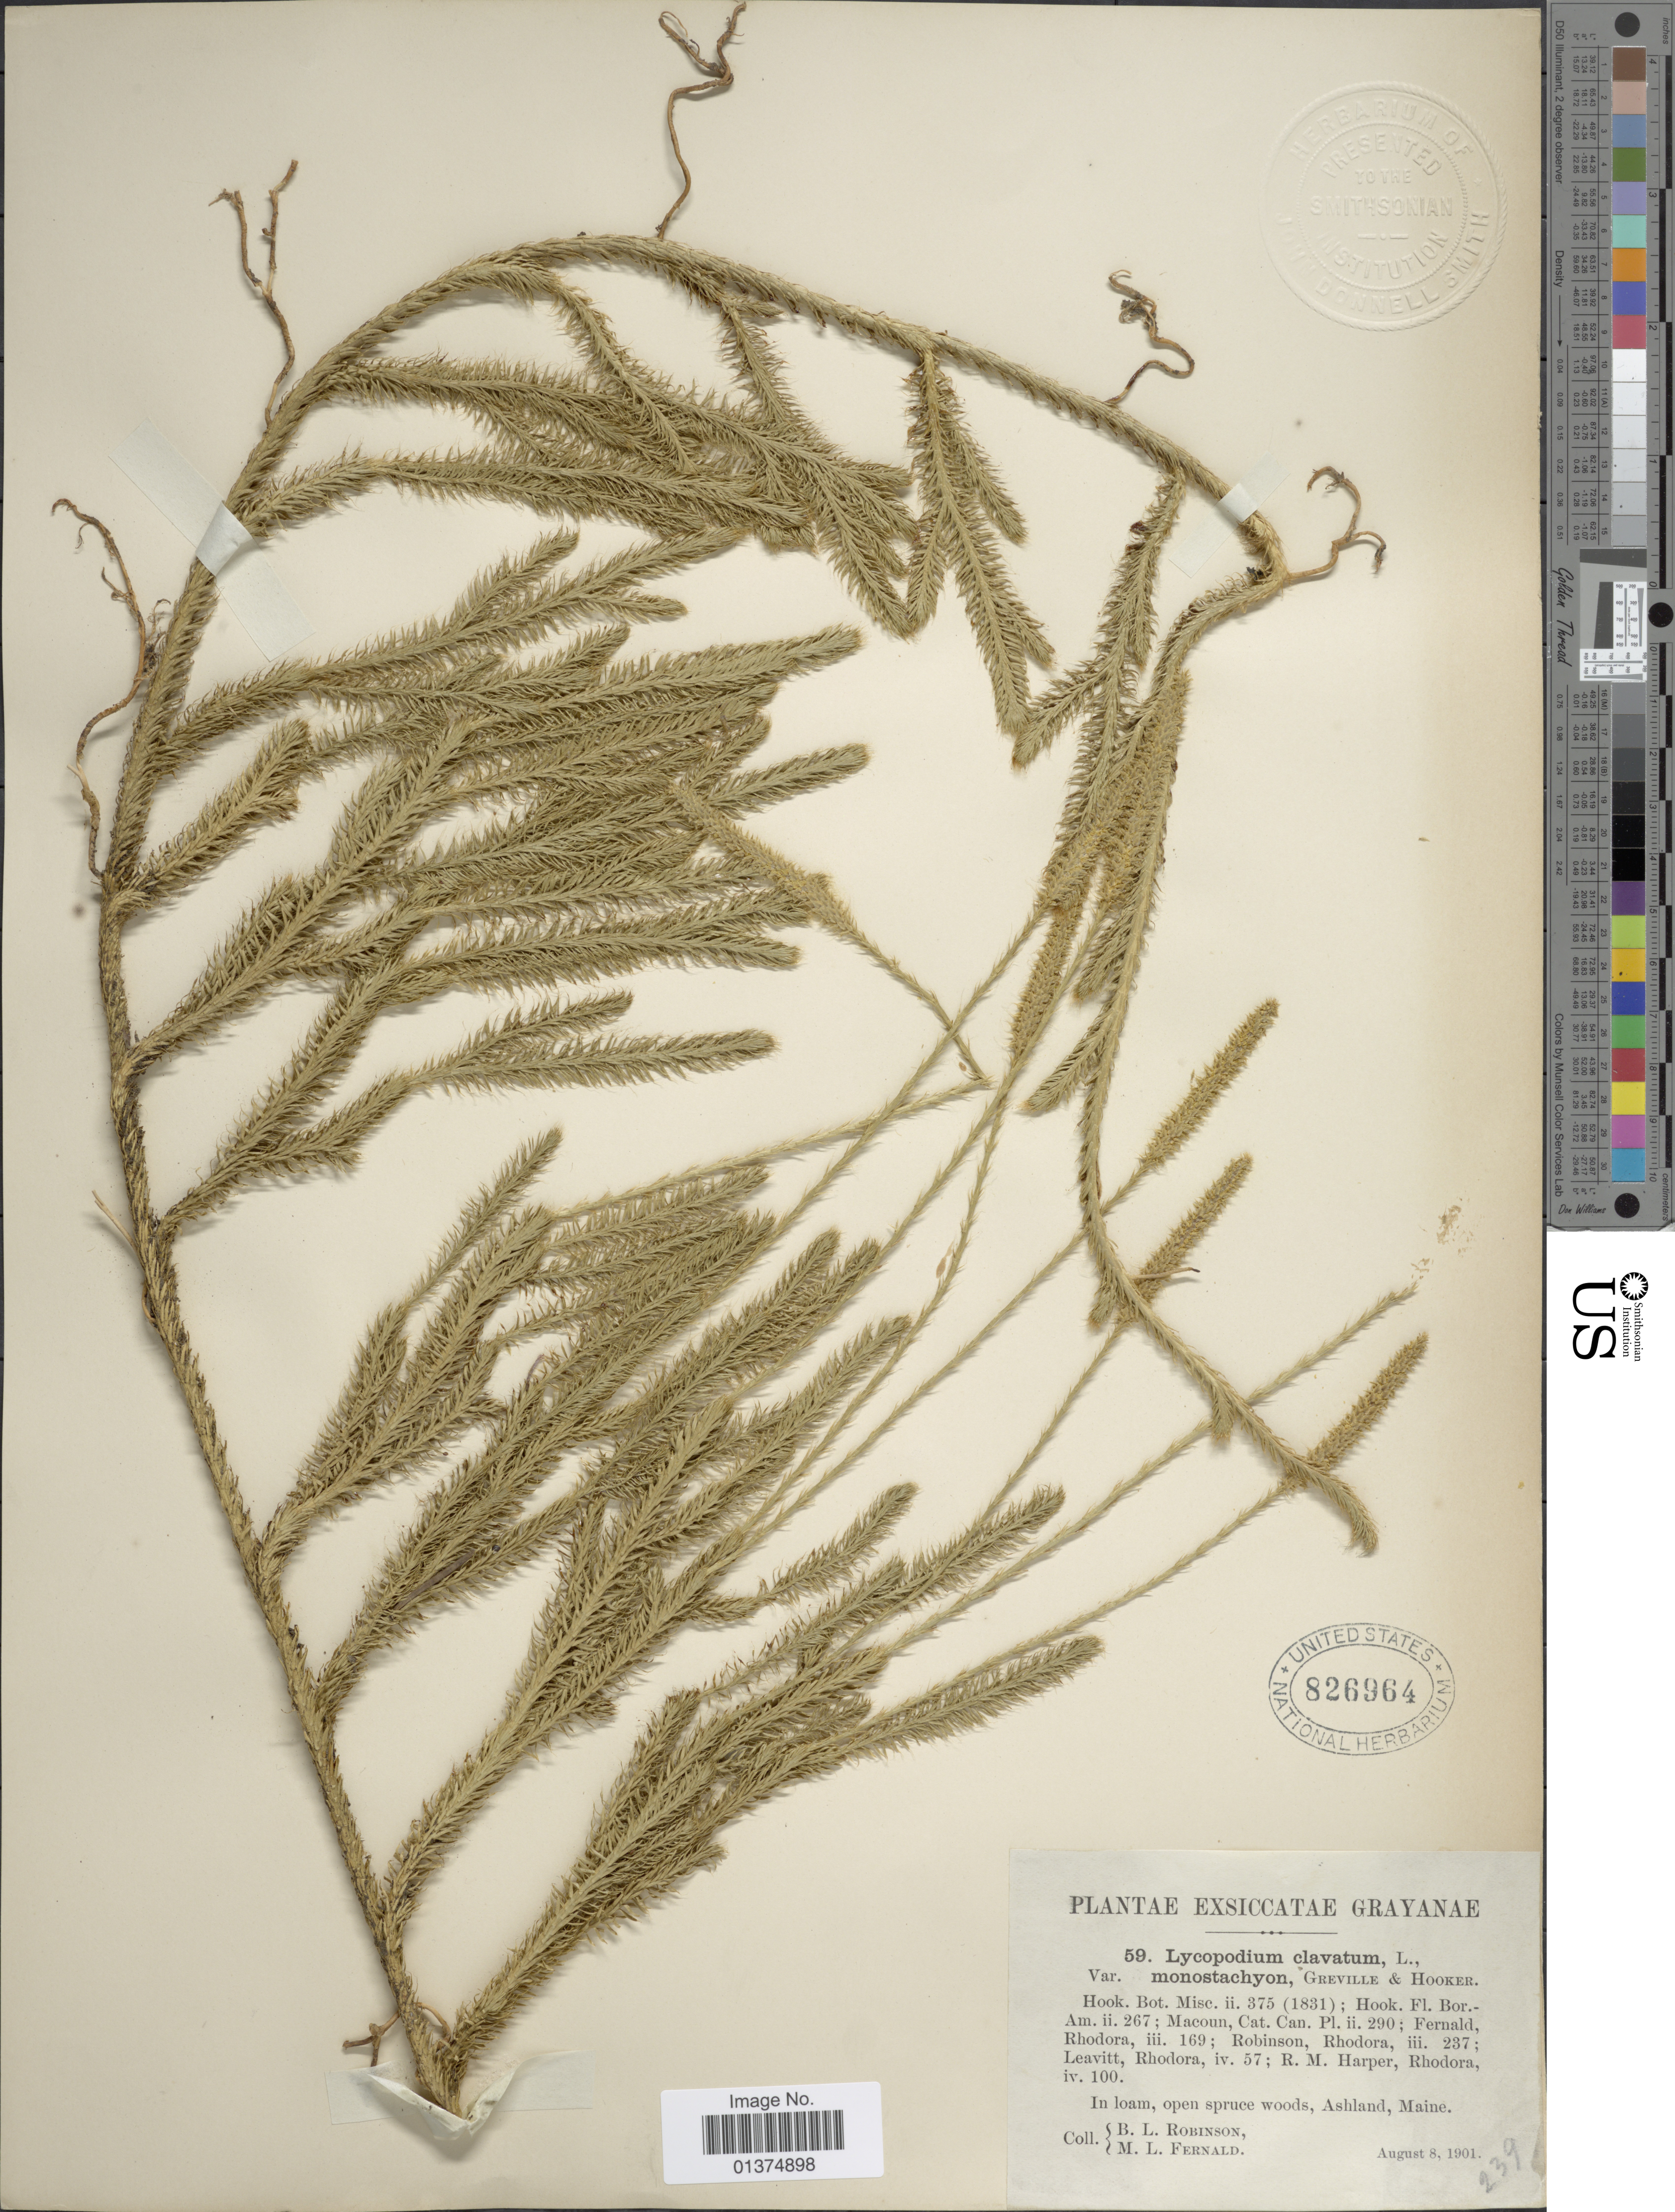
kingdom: Plantae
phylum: Tracheophyta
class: Lycopodiopsida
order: Lycopodiales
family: Lycopodiaceae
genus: Lycopodium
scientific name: Lycopodium lagopus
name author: Zinserl. ex Kuzen.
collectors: B. L. Robinson & M. L. Fernald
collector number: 59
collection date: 1901-08-08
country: United States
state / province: Maine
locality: Ashland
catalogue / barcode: US 826964